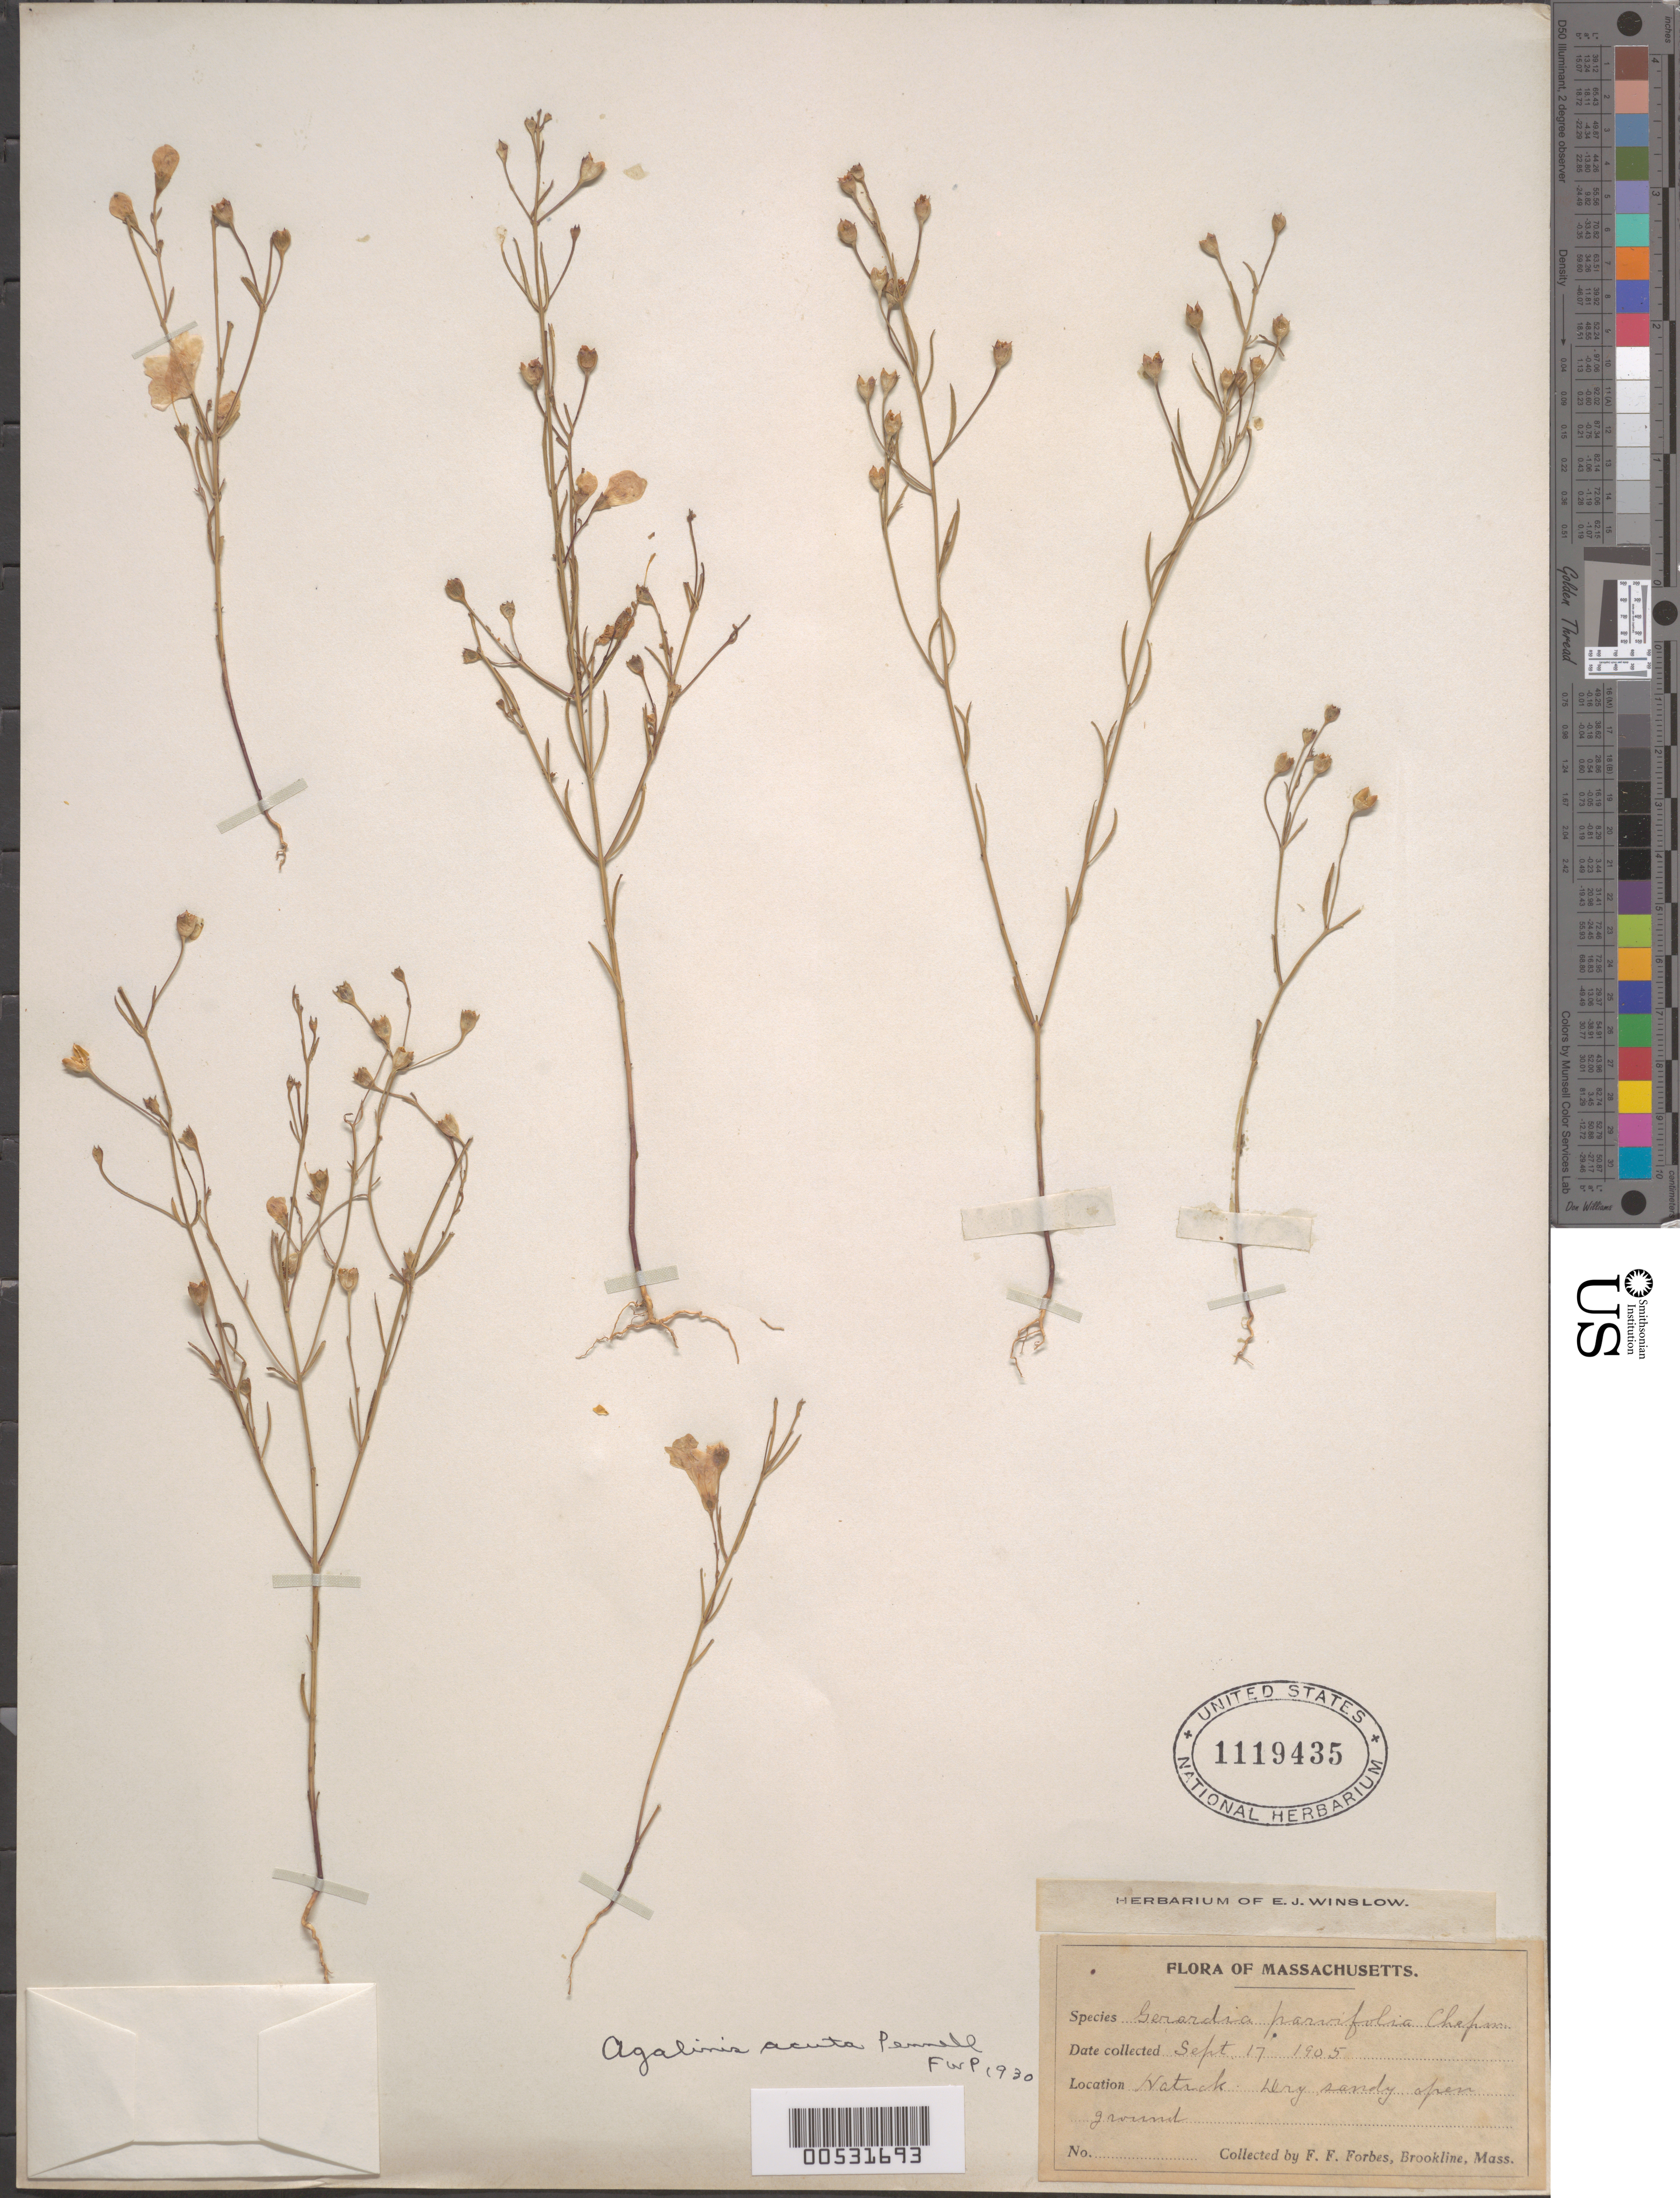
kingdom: Plantae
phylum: Tracheophyta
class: Magnoliopsida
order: Lamiales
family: Orobanchaceae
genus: Agalinis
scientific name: Agalinis acuta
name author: Pennell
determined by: Pennell, F. W.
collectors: F. Forbes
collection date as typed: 17 Sep 1905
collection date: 1905-09-17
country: United States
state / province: Massachusetts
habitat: Dry sandy open ground.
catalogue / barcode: US 1119435